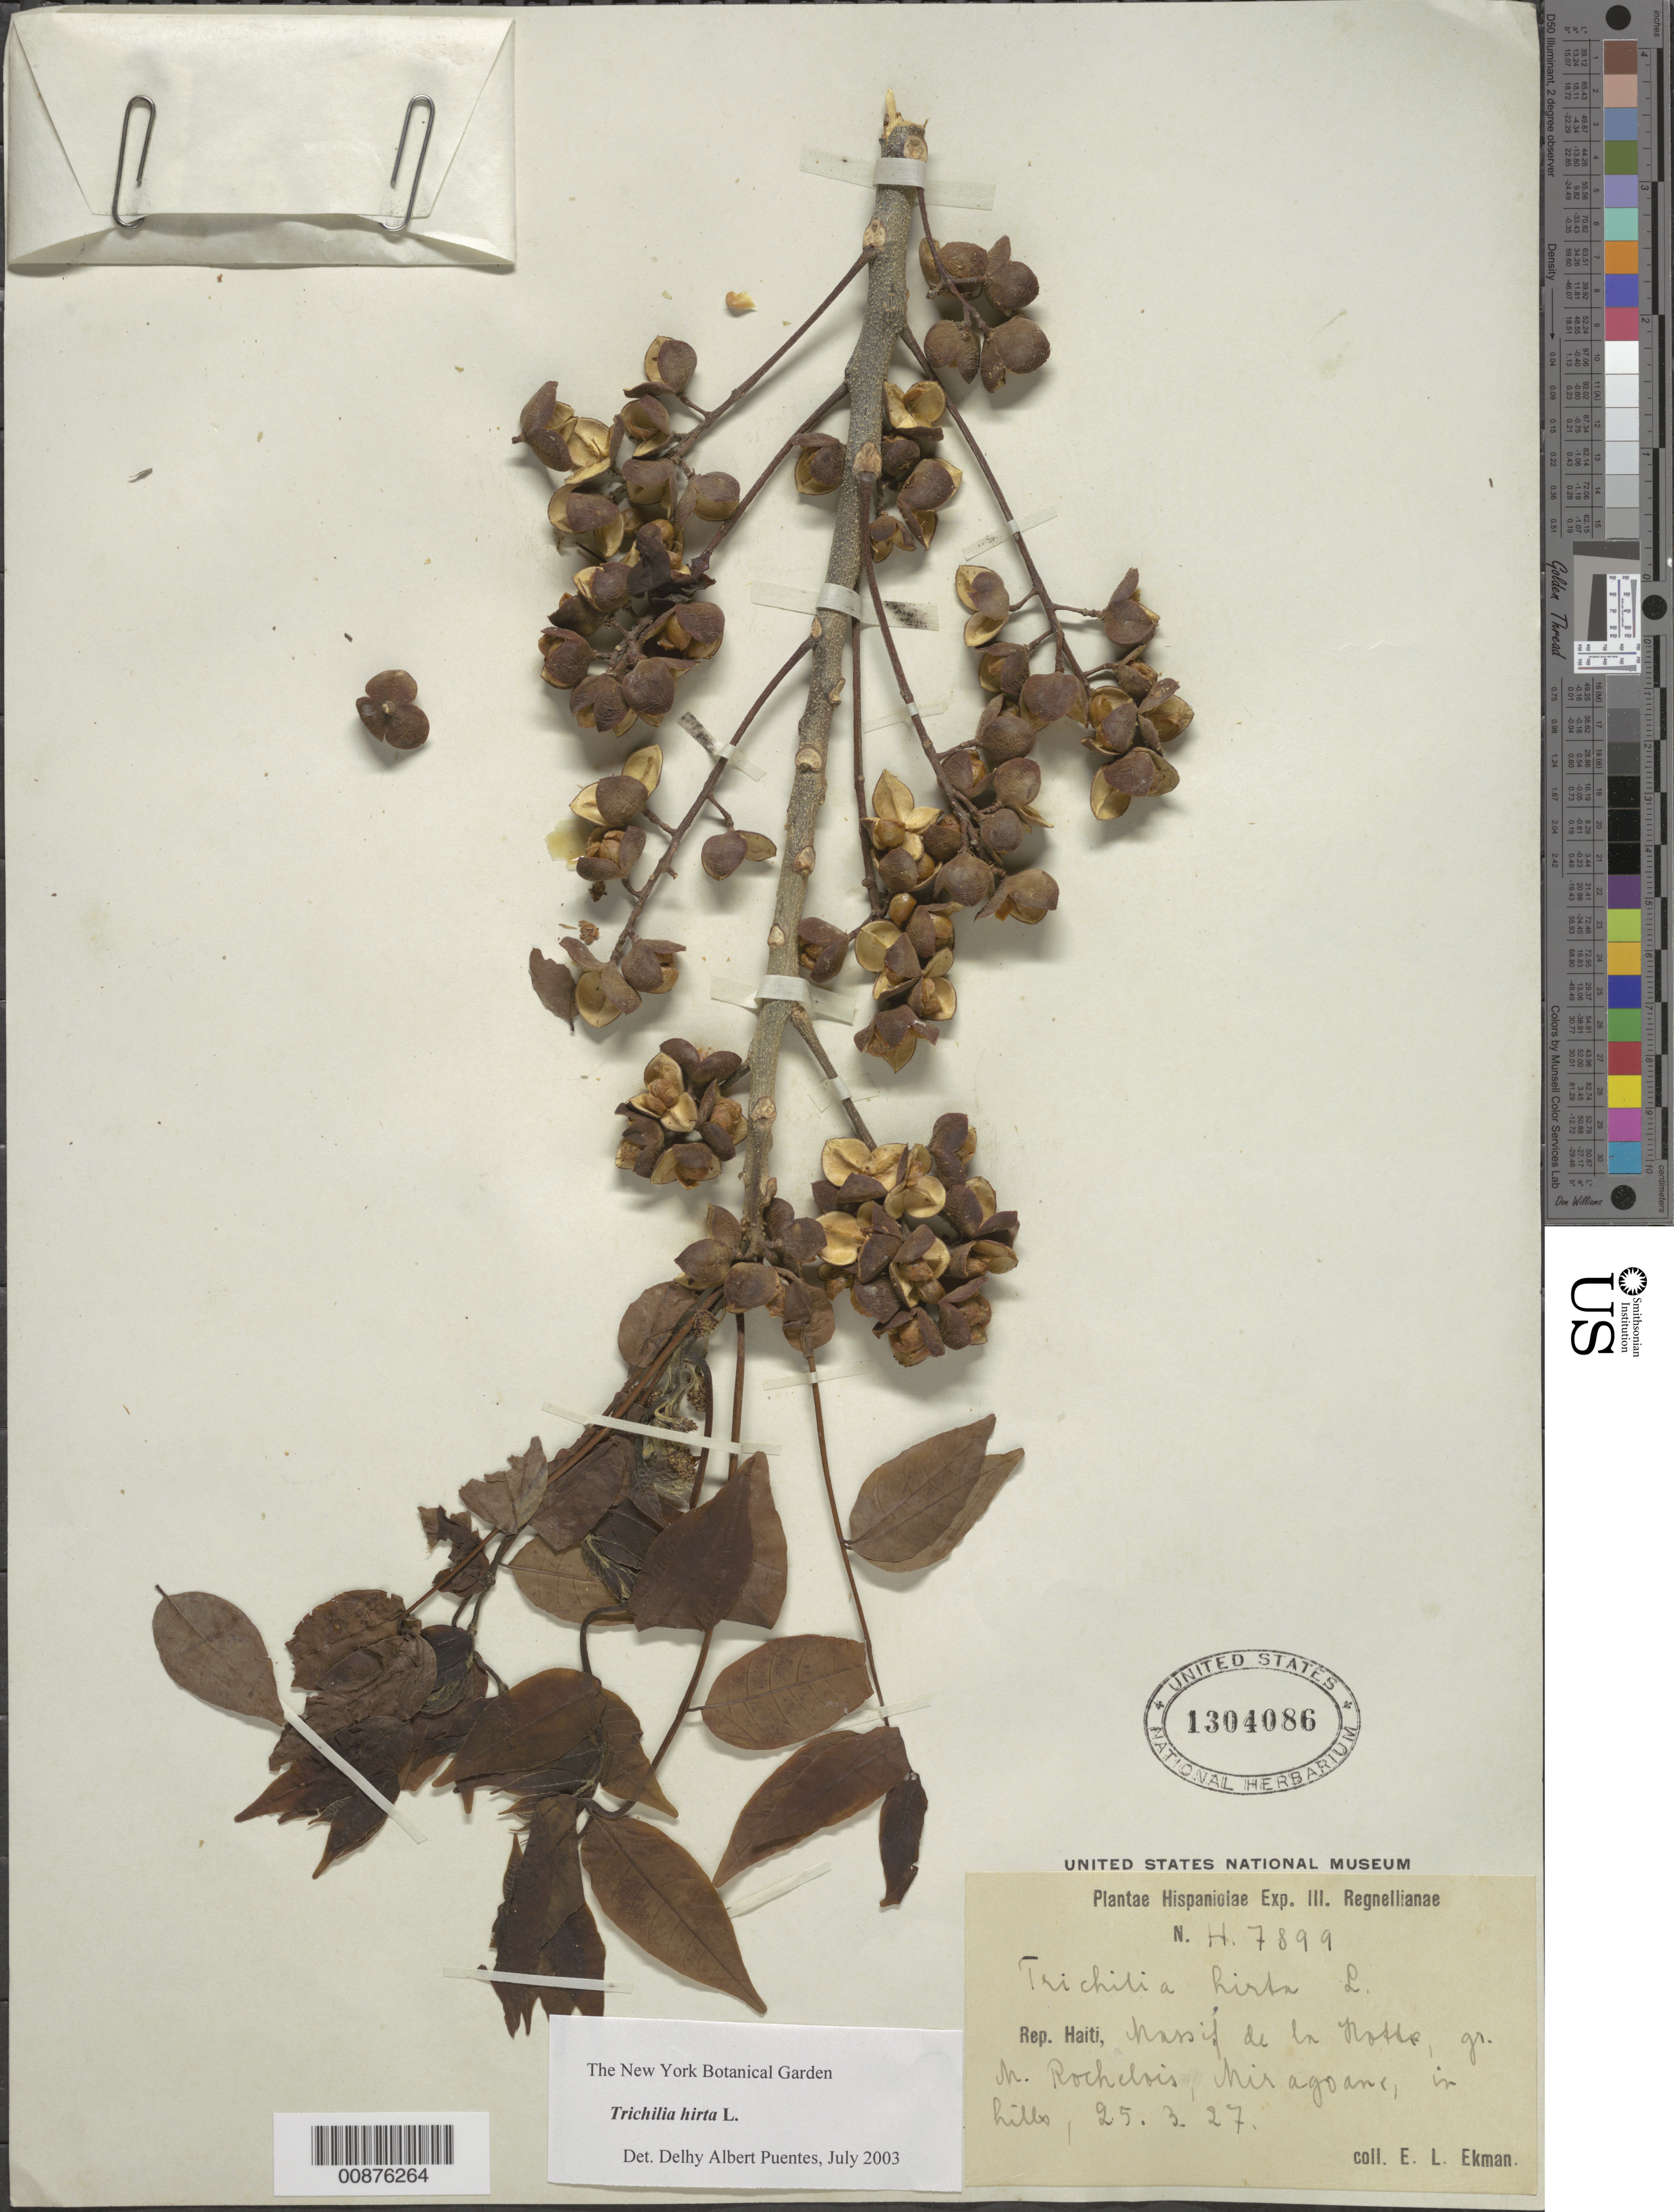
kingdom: Plantae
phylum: Tracheophyta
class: Magnoliopsida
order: Sapindales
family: Meliaceae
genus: Trichilia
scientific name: Trichilia hirta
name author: L.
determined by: Puentes, D. A.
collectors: E. L. Ekman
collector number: H 7899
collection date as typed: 25 Mar 1927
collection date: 1927-03-25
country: Haiti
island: Hispaniola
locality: Massif de la Hotte, Gr. M. Rochelois, Miragoane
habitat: In hills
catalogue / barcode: US 1304086